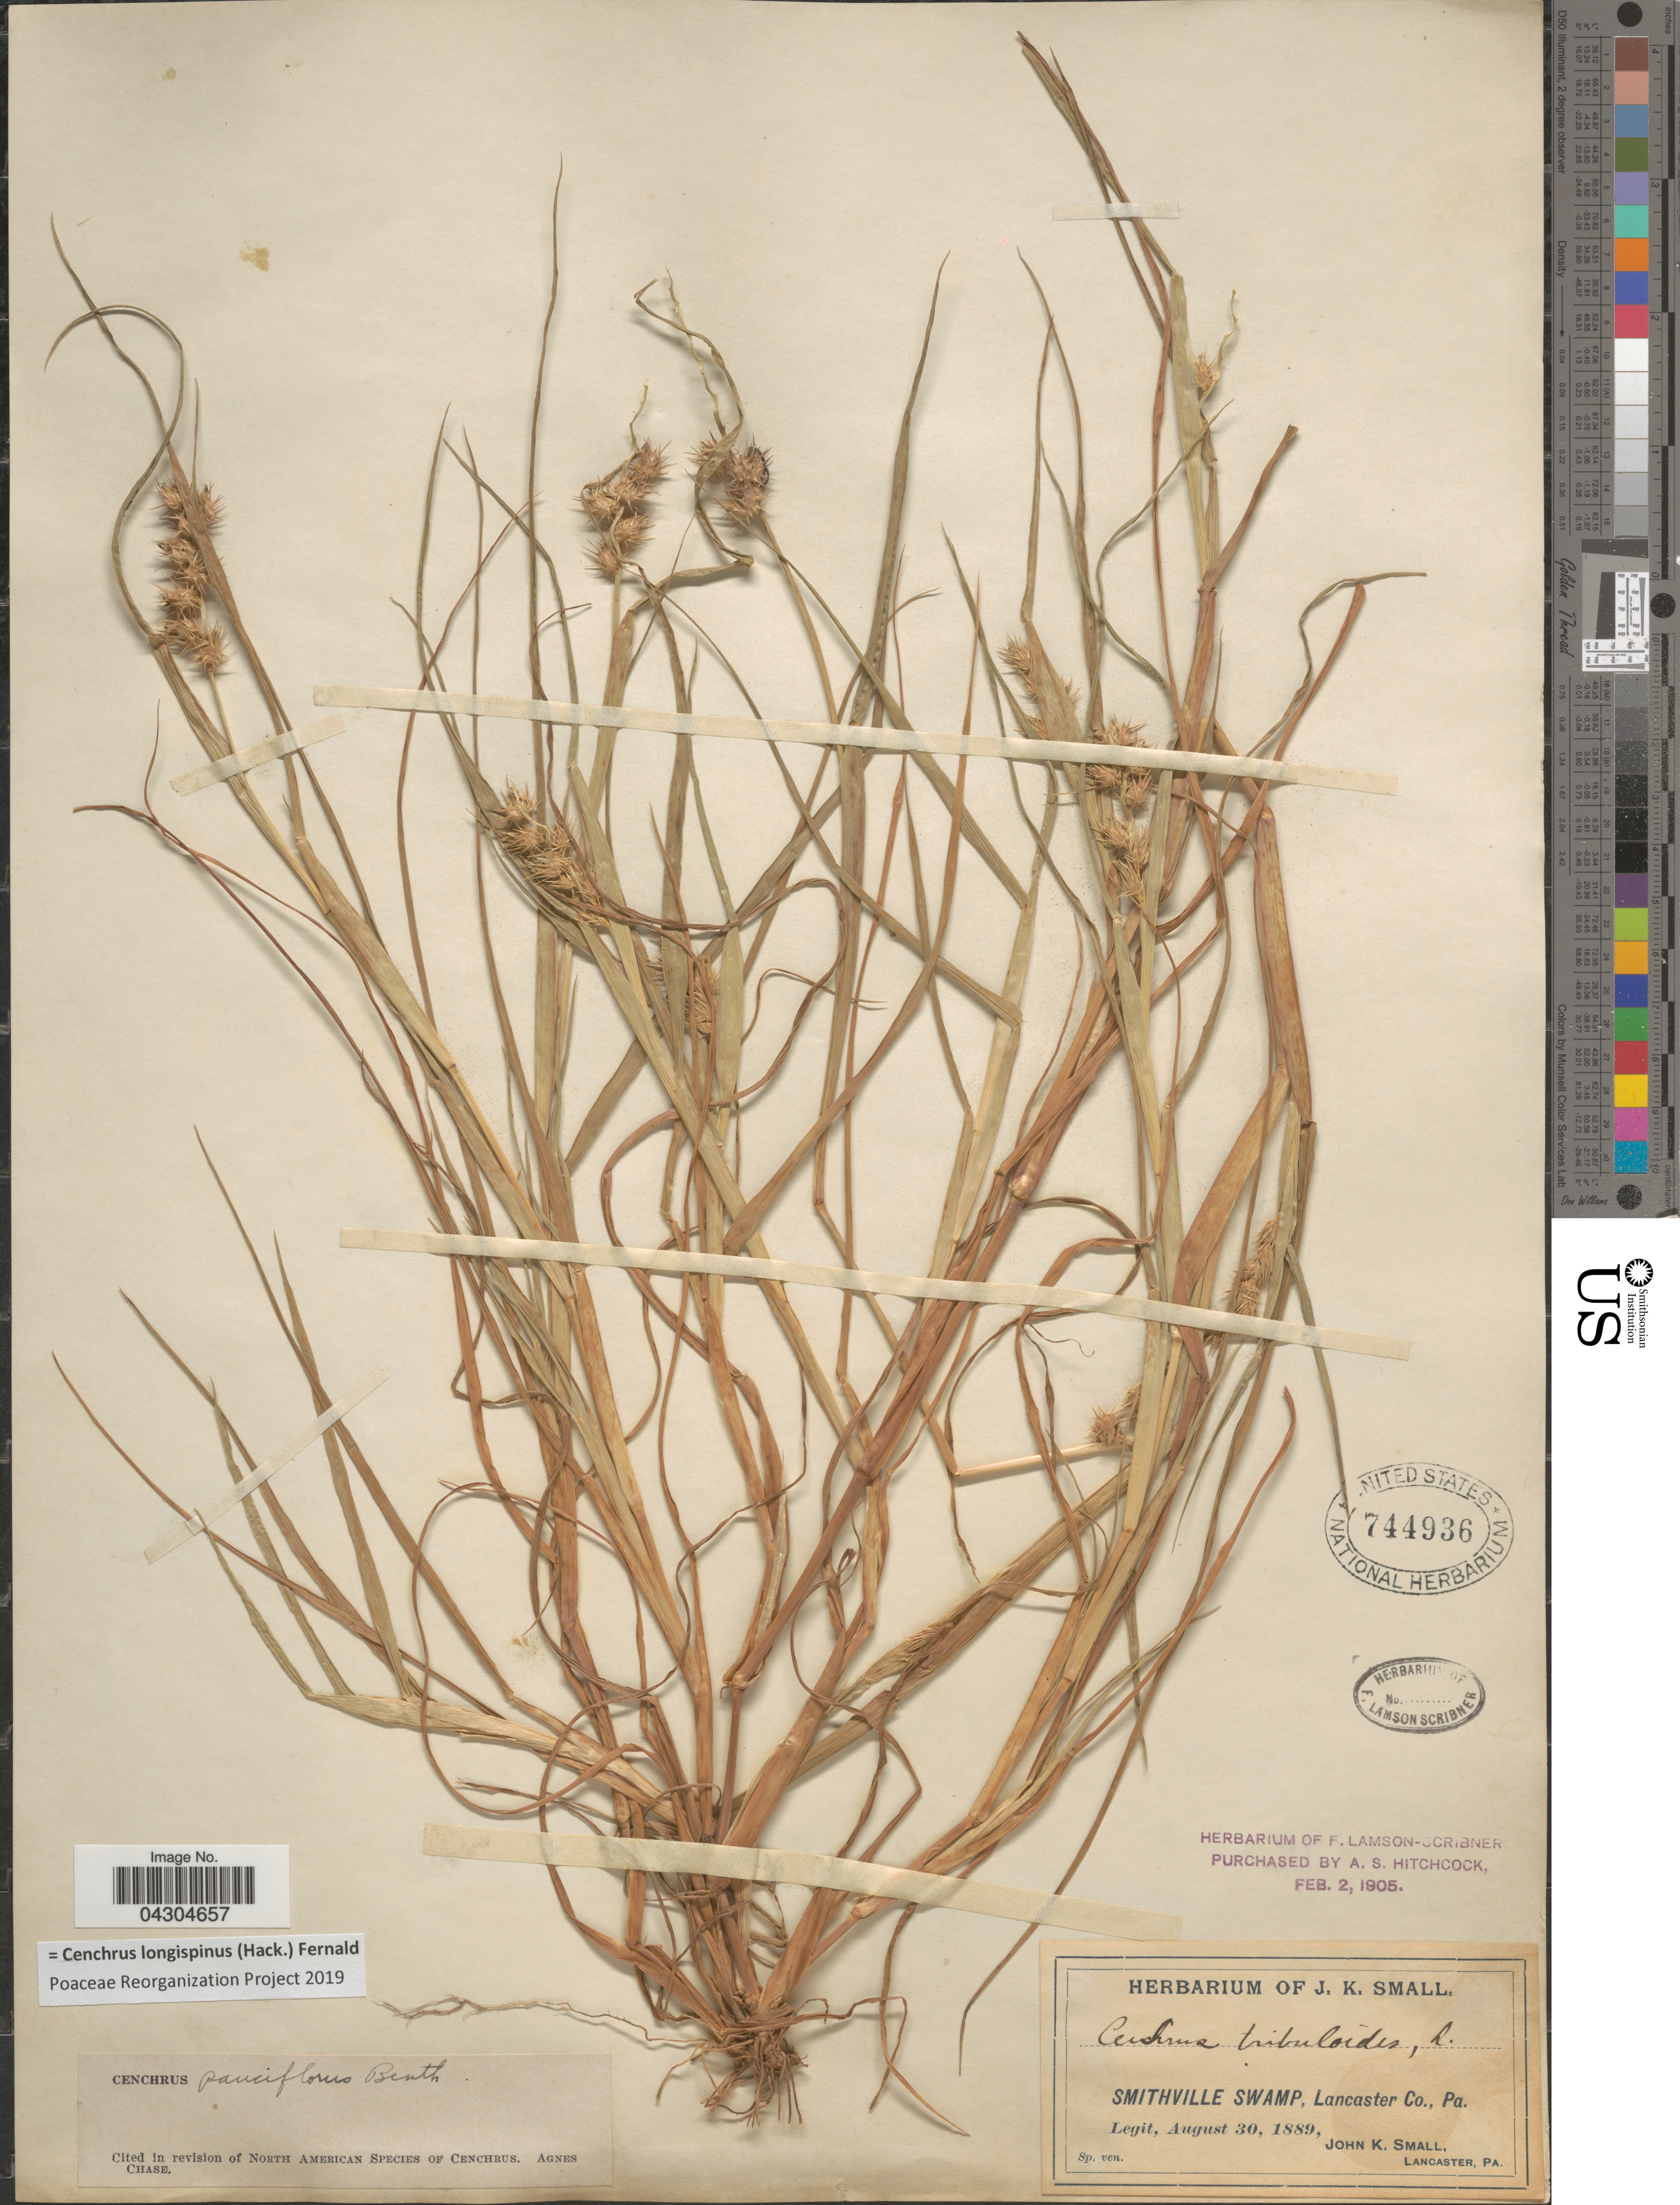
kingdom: Plantae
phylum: Tracheophyta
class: Liliopsida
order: Poales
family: Poaceae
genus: Cenchrus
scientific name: Cenchrus longispinus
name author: (Hack.) Fernald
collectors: J. K. Small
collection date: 1889-08-30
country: United States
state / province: Pennsylvania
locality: Smithville Swamp, Lancaster Co.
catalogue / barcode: US 744936